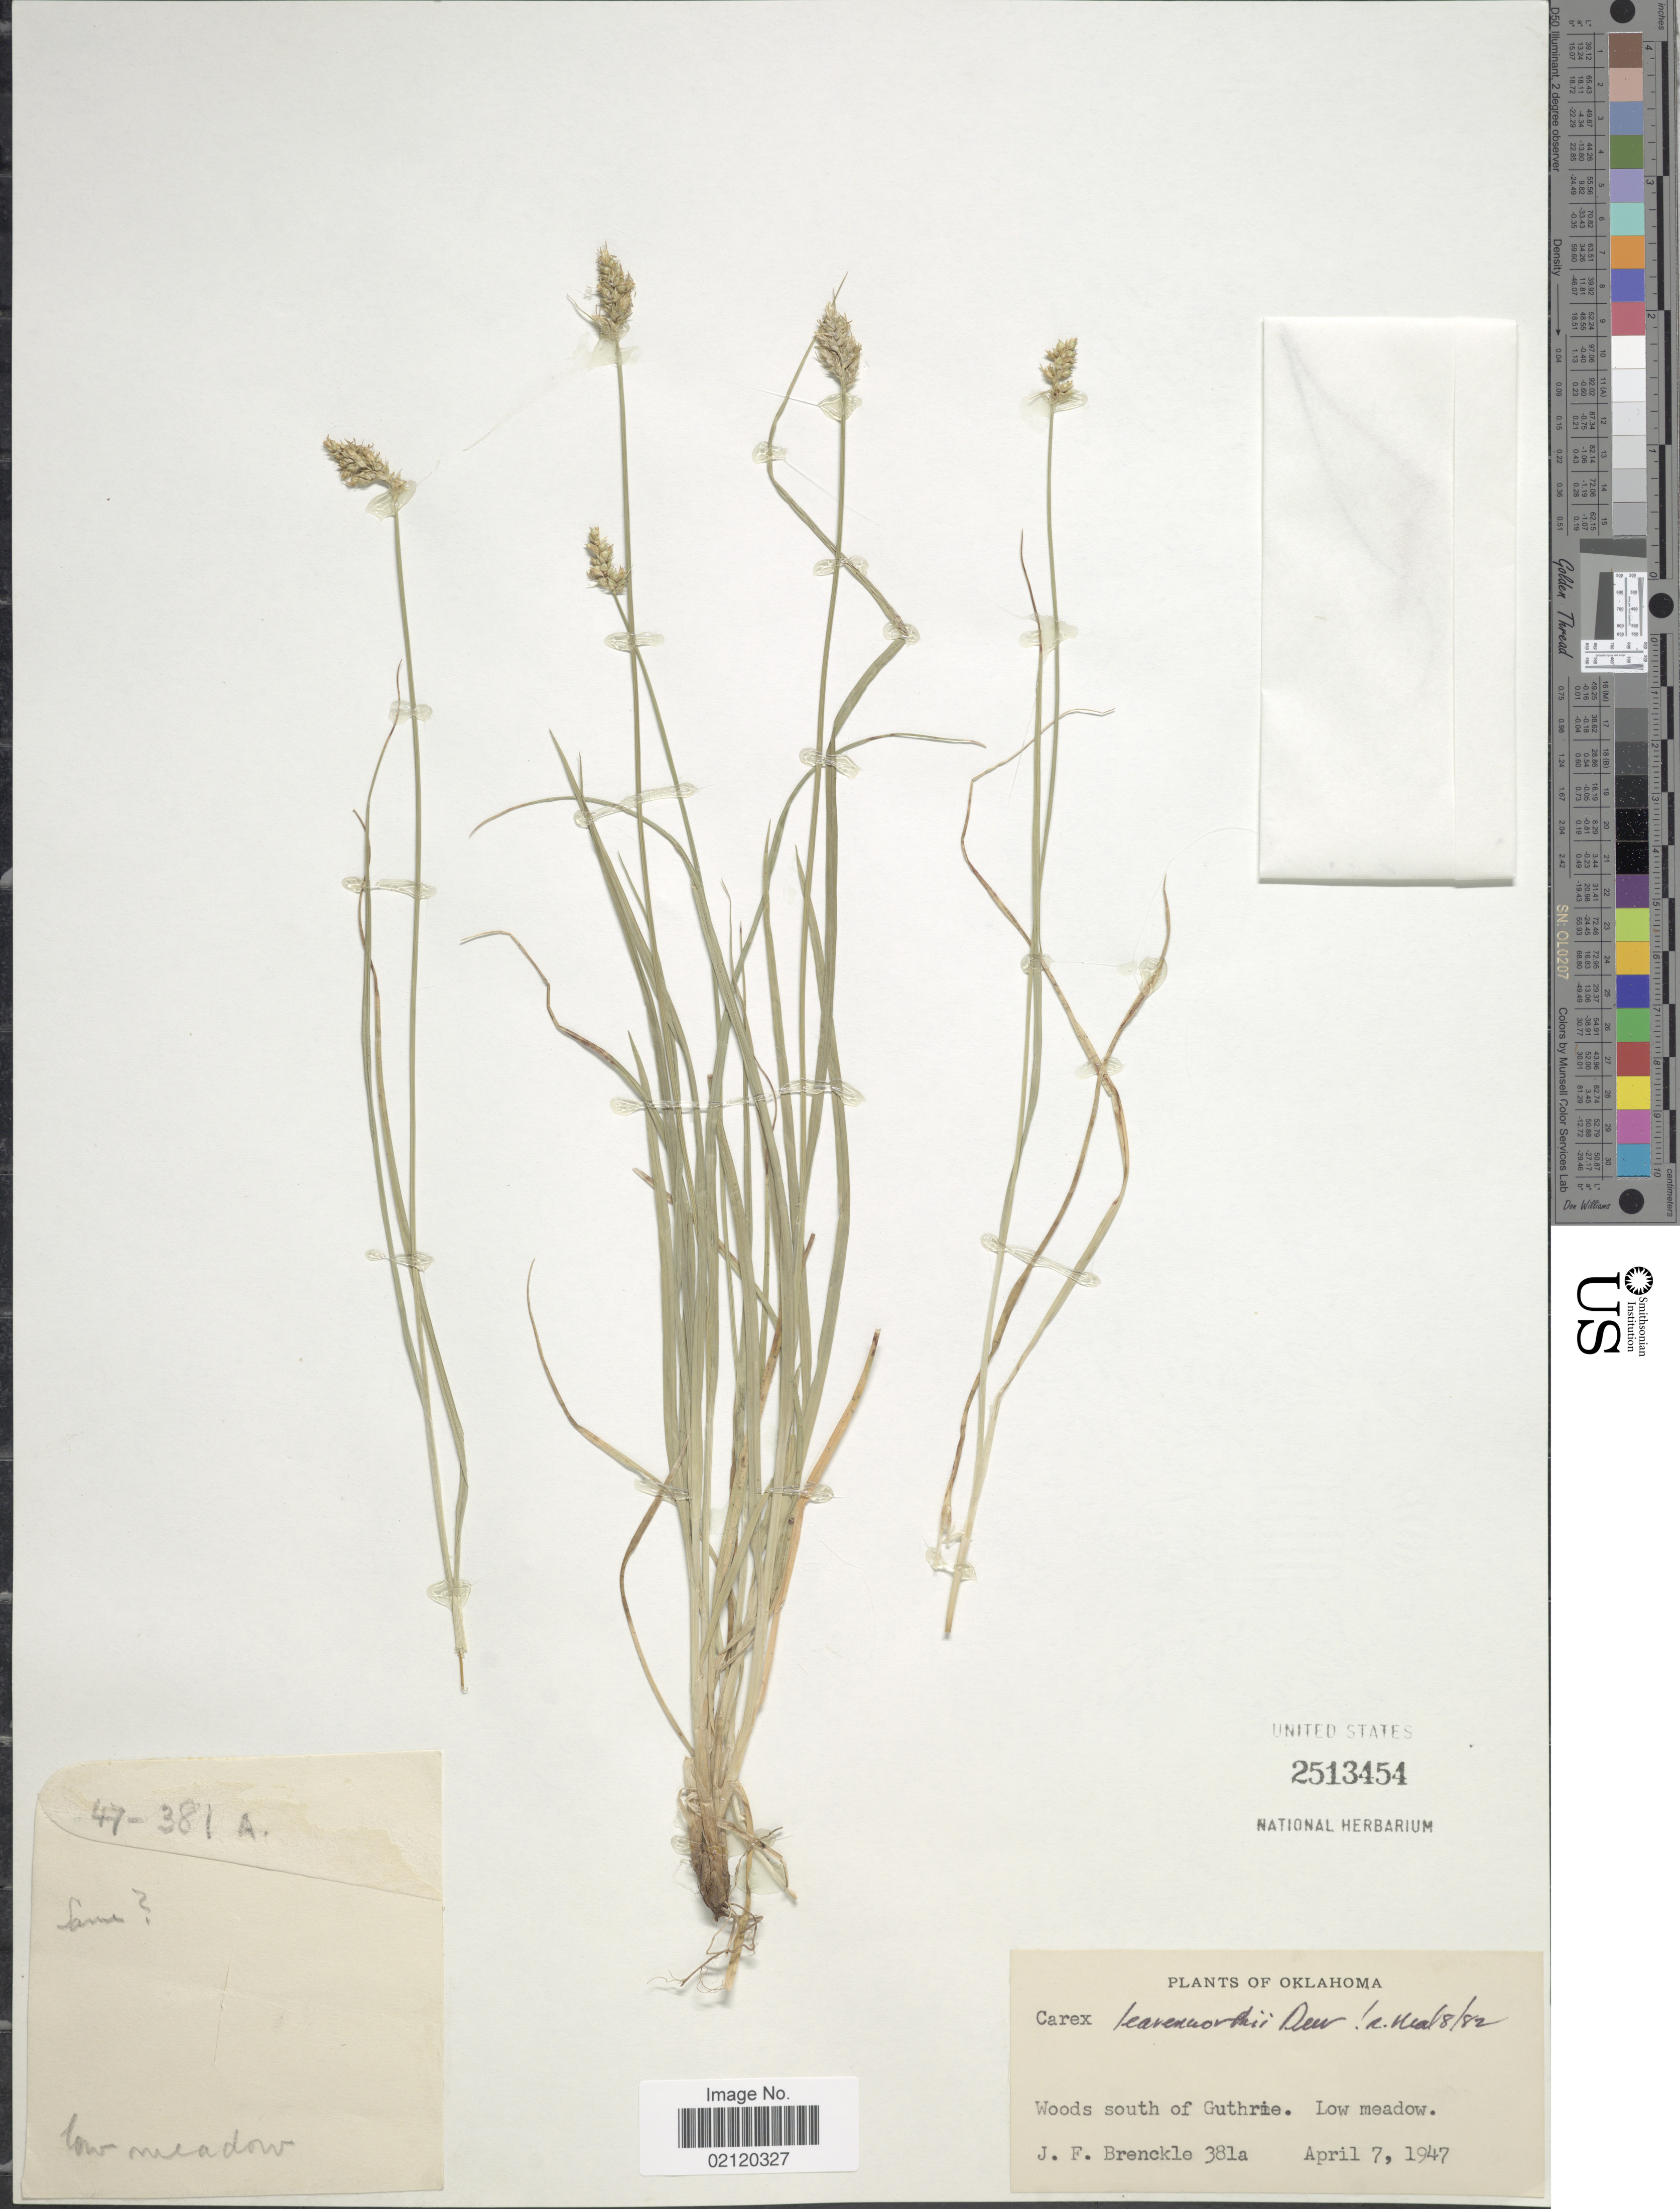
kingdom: Plantae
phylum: Tracheophyta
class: Liliopsida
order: Poales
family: Cyperaceae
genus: Carex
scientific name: Carex leavenworthii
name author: Dewey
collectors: J. Brenckle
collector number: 381a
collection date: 1947-04-07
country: United States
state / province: Oklahoma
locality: Woods south of Guthrie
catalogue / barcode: US 2513454